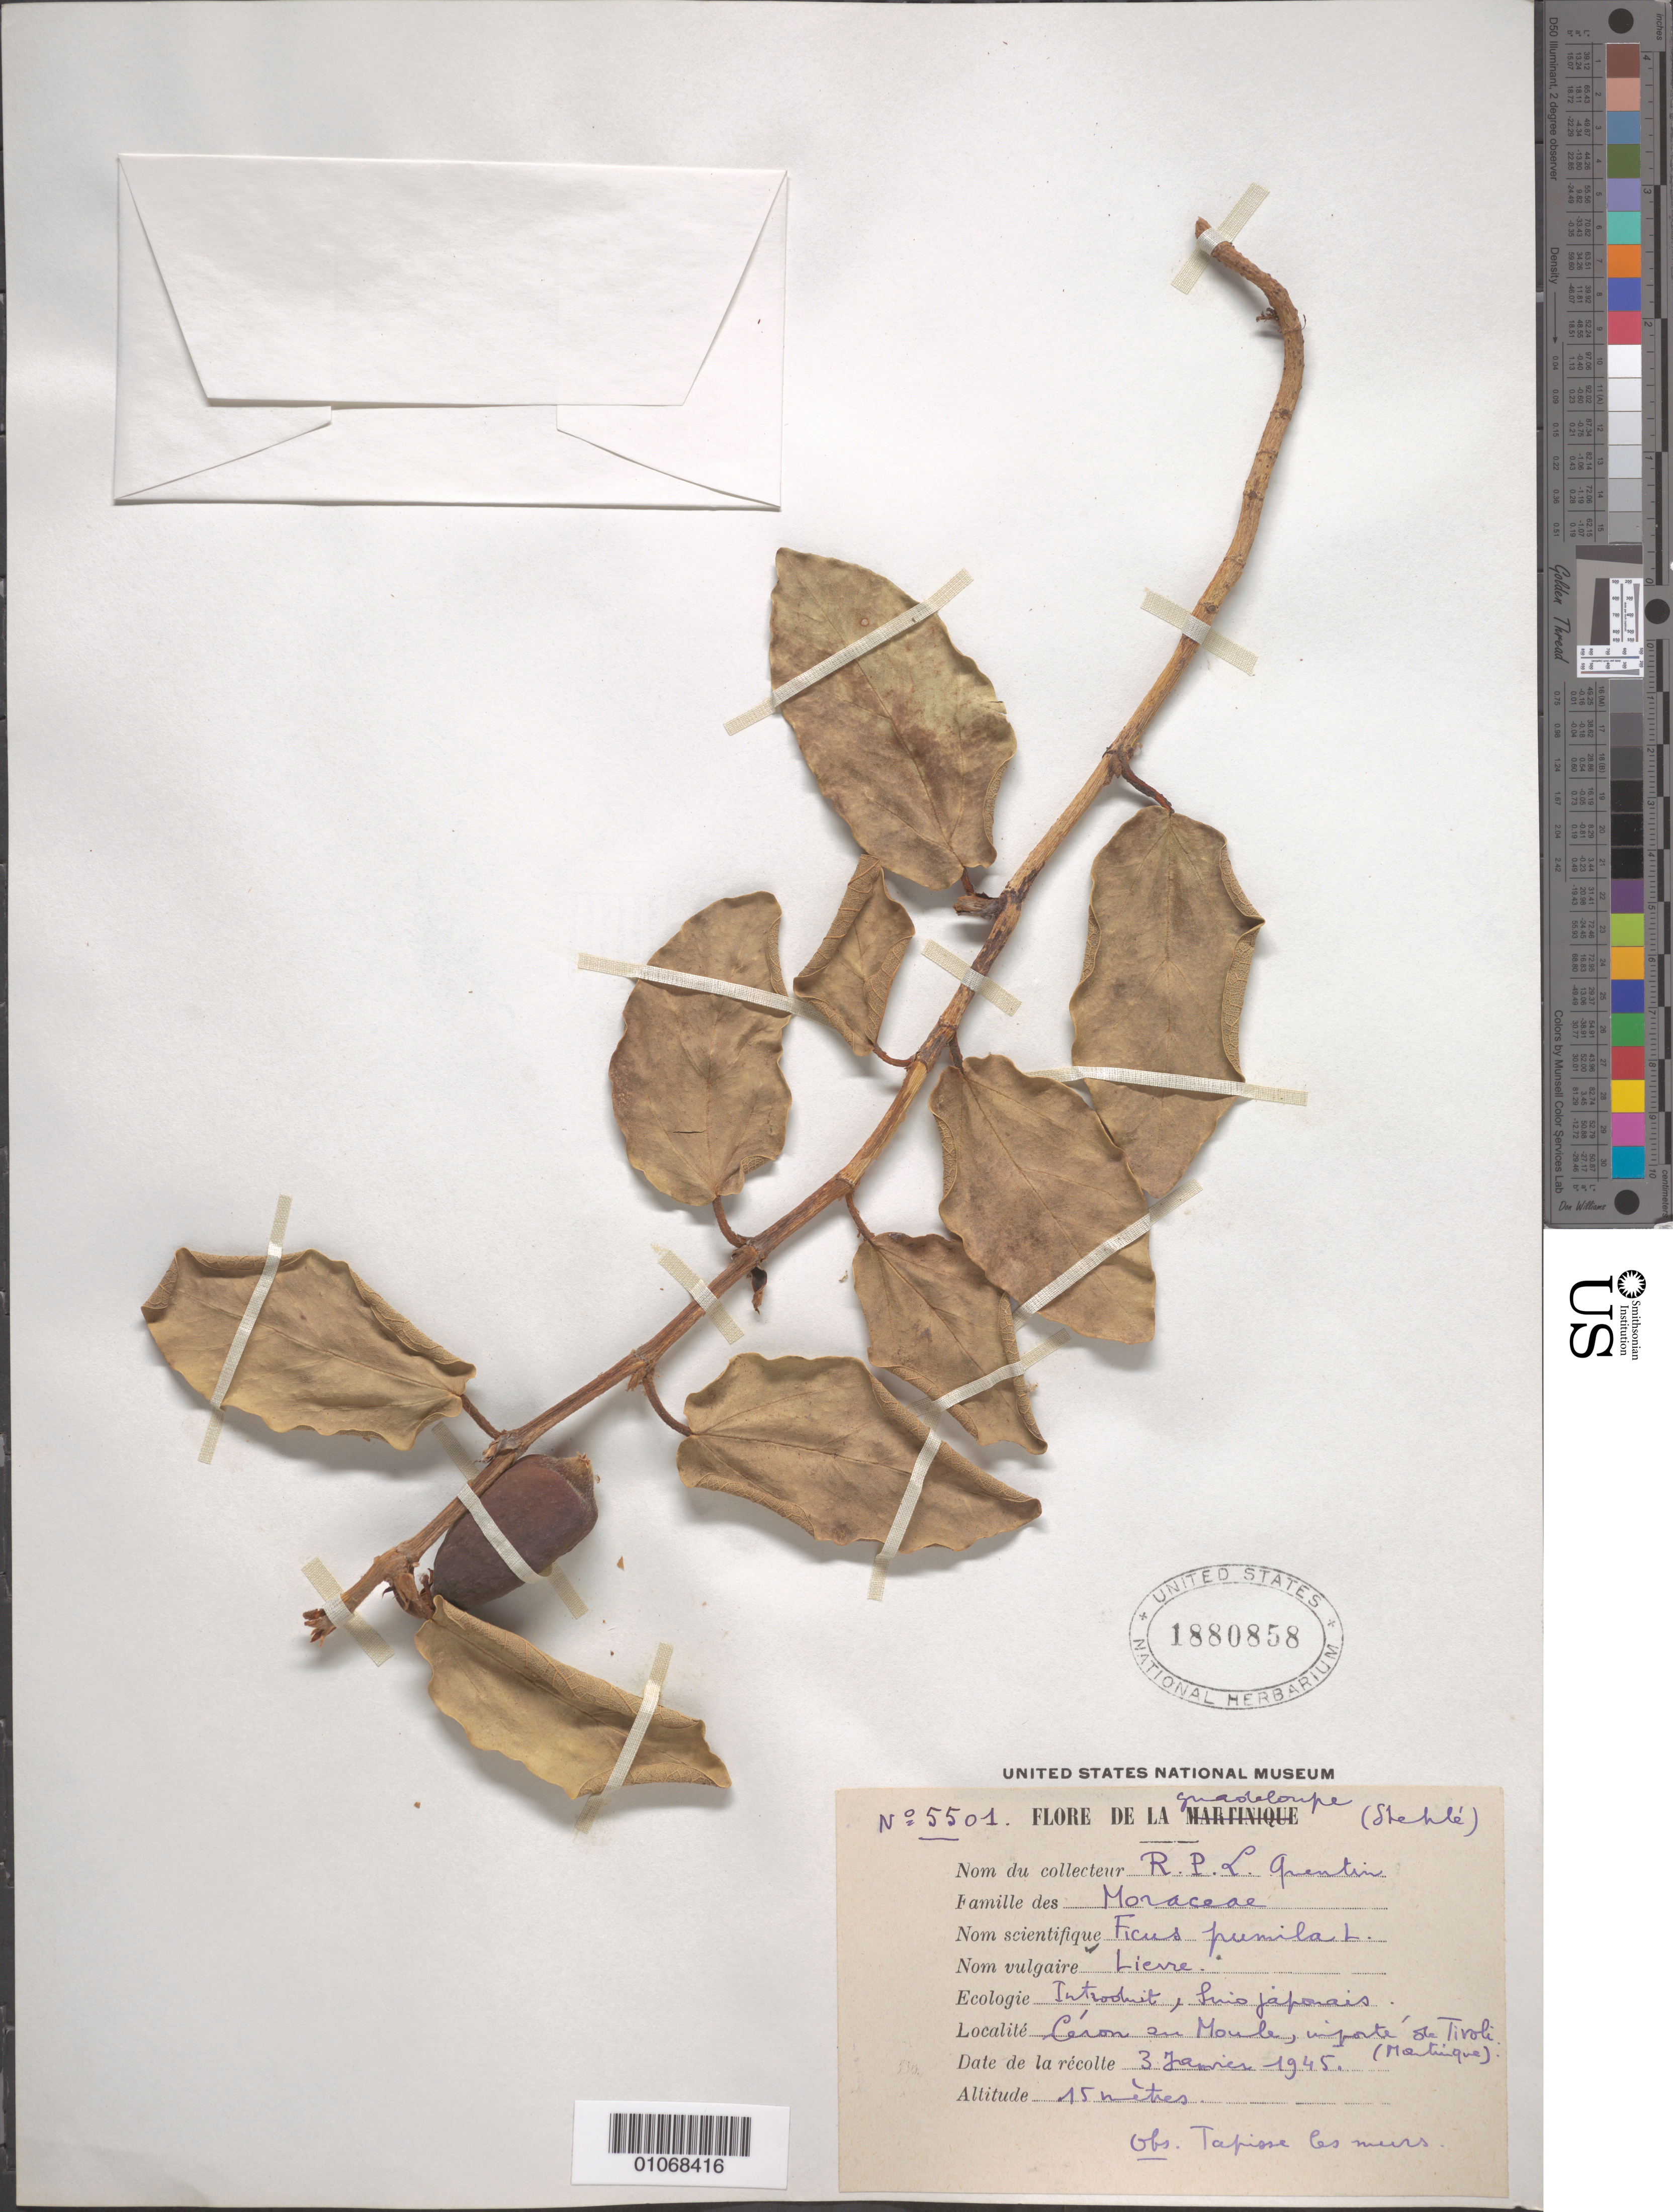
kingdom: Plantae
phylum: Tracheophyta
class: Magnoliopsida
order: Rosales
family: Moraceae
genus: Ficus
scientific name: Ficus pumila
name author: L.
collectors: H. Stehlé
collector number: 5501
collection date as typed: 03 Jan 1945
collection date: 1945-01-03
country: Guadeloupe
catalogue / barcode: US 1880858